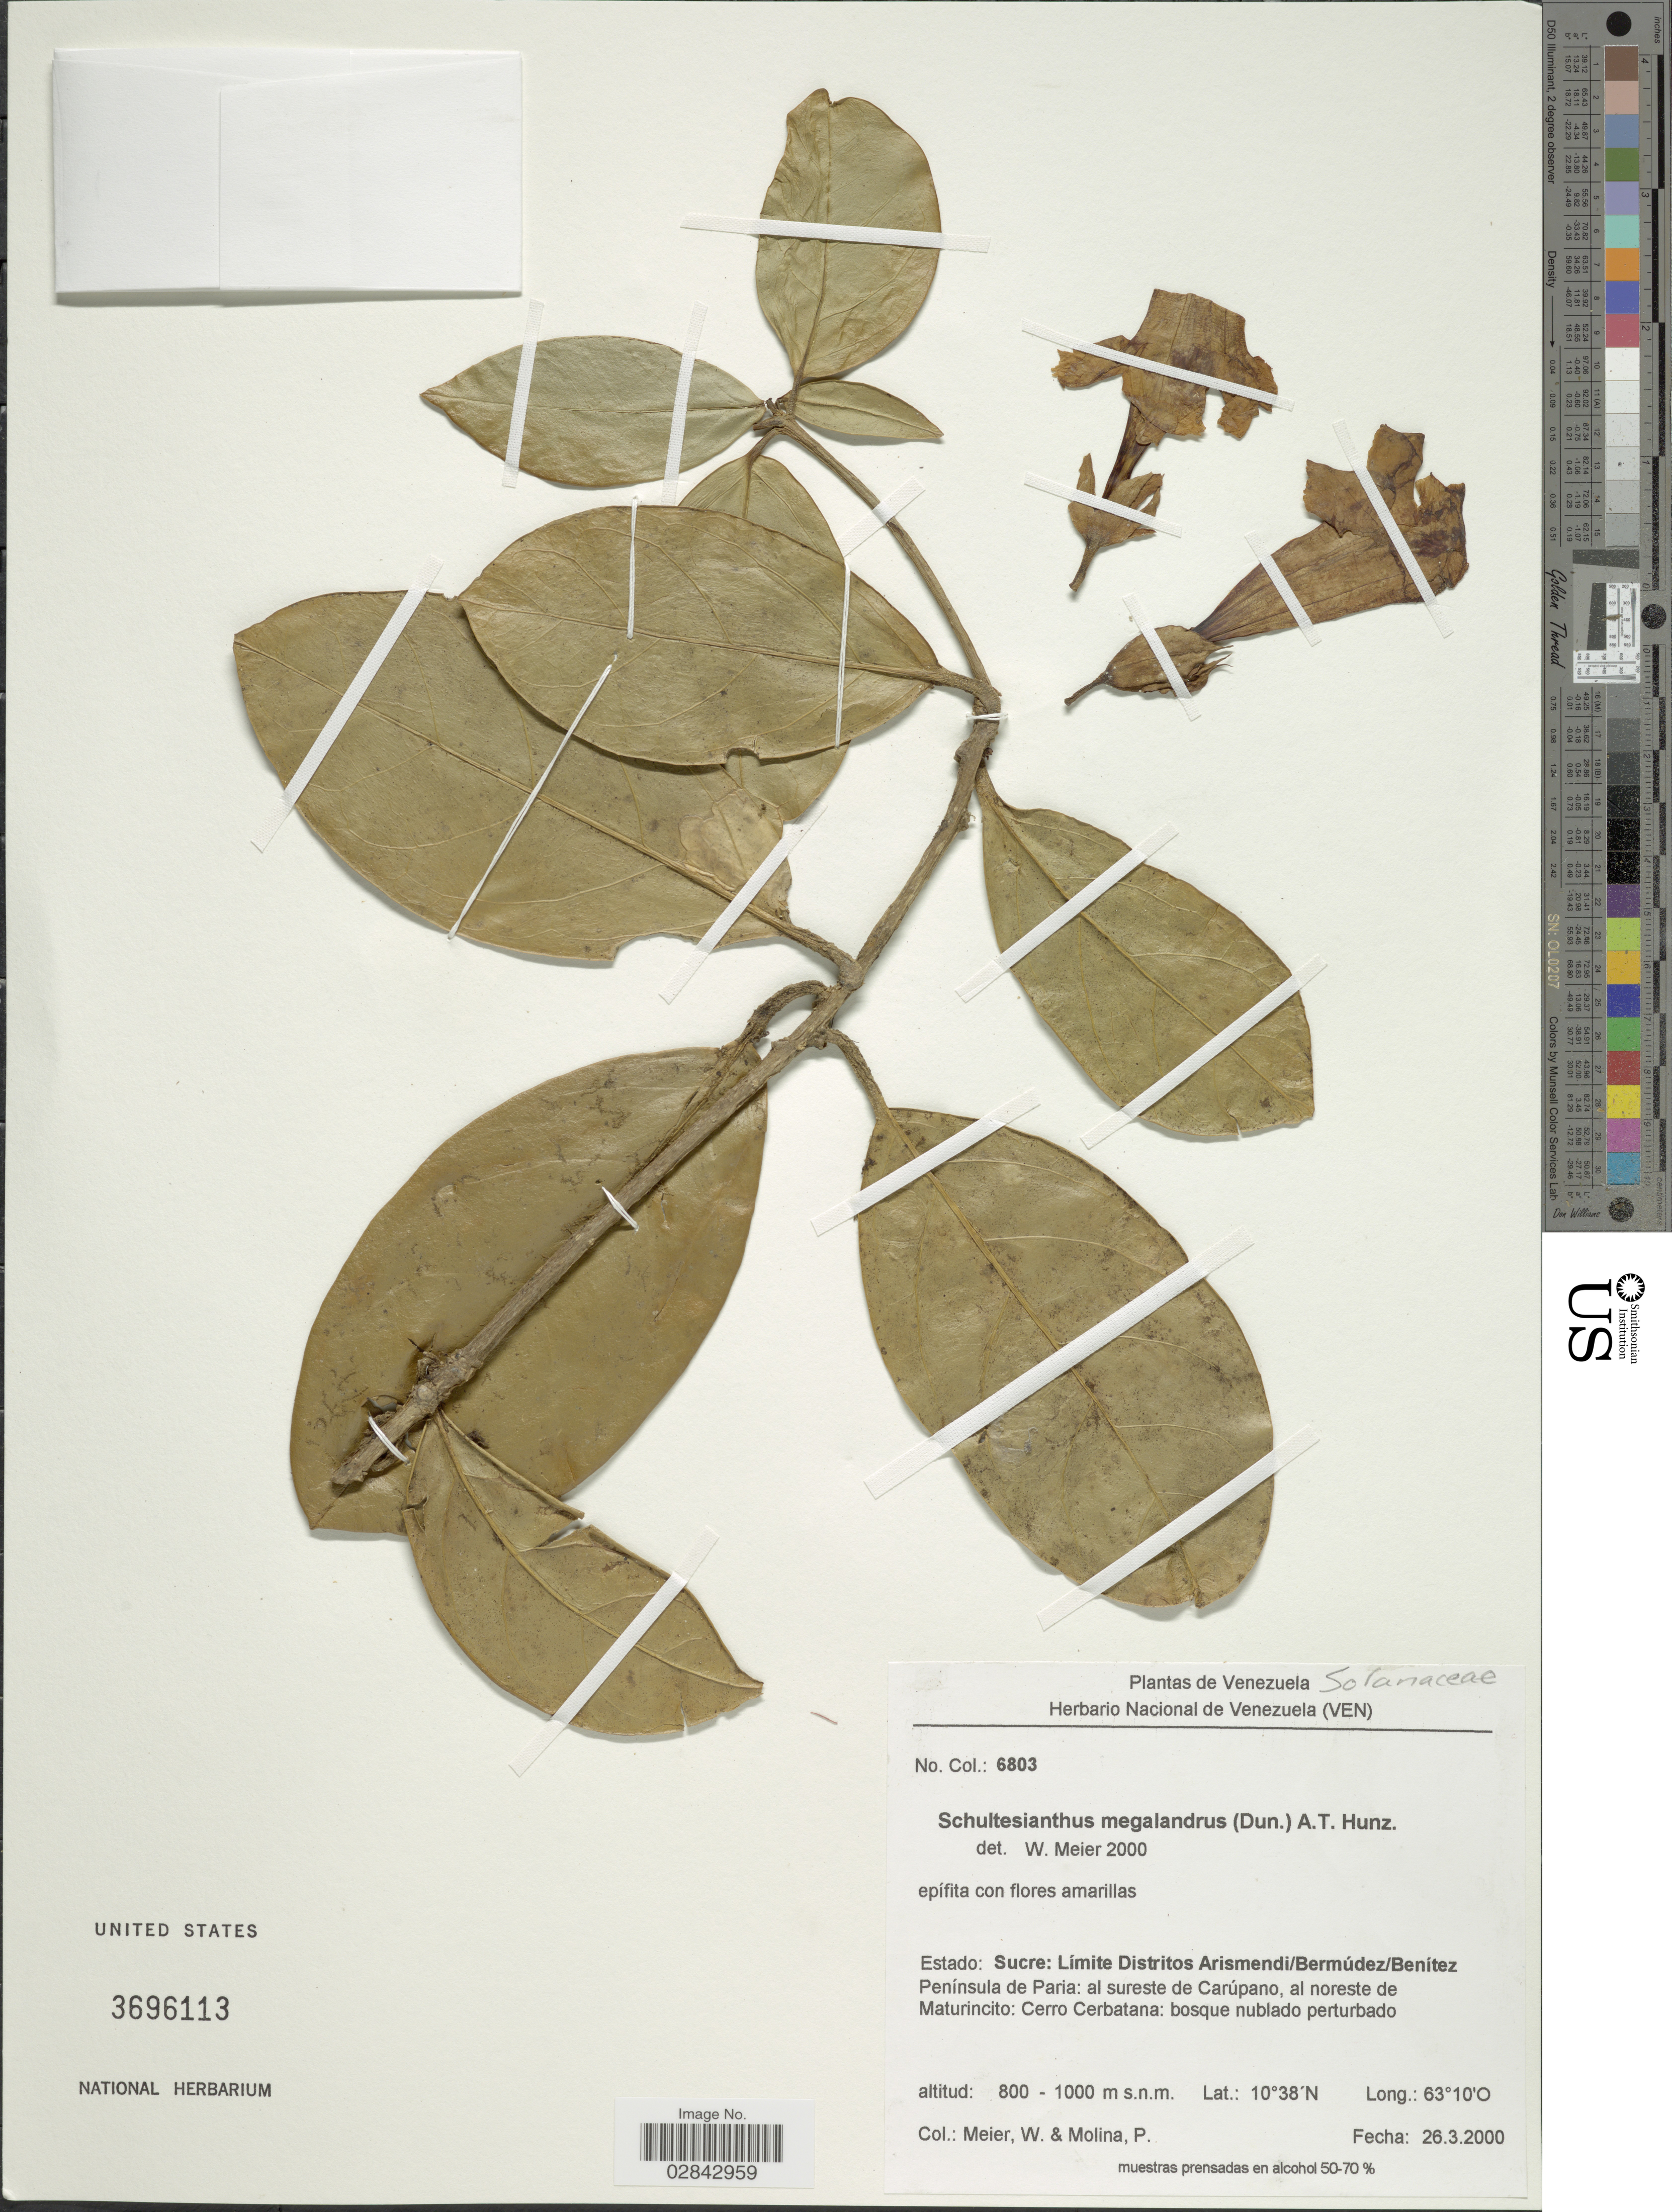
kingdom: Plantae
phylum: Tracheophyta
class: Magnoliopsida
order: Solanales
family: Solanaceae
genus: Schultesianthus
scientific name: Schultesianthus megalandrus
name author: (Dunal) Hunz.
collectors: W. Meier & P. Molina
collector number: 6803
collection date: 2000-03-26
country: Venezuela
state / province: Sucre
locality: Límite Distritos Arismendi/ Bermúdez/ Benítez, Península de Paria: al sureste de Carúpano, al noreste de Maturincito: Cerro Cerbatana.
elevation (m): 800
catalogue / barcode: US 3696113